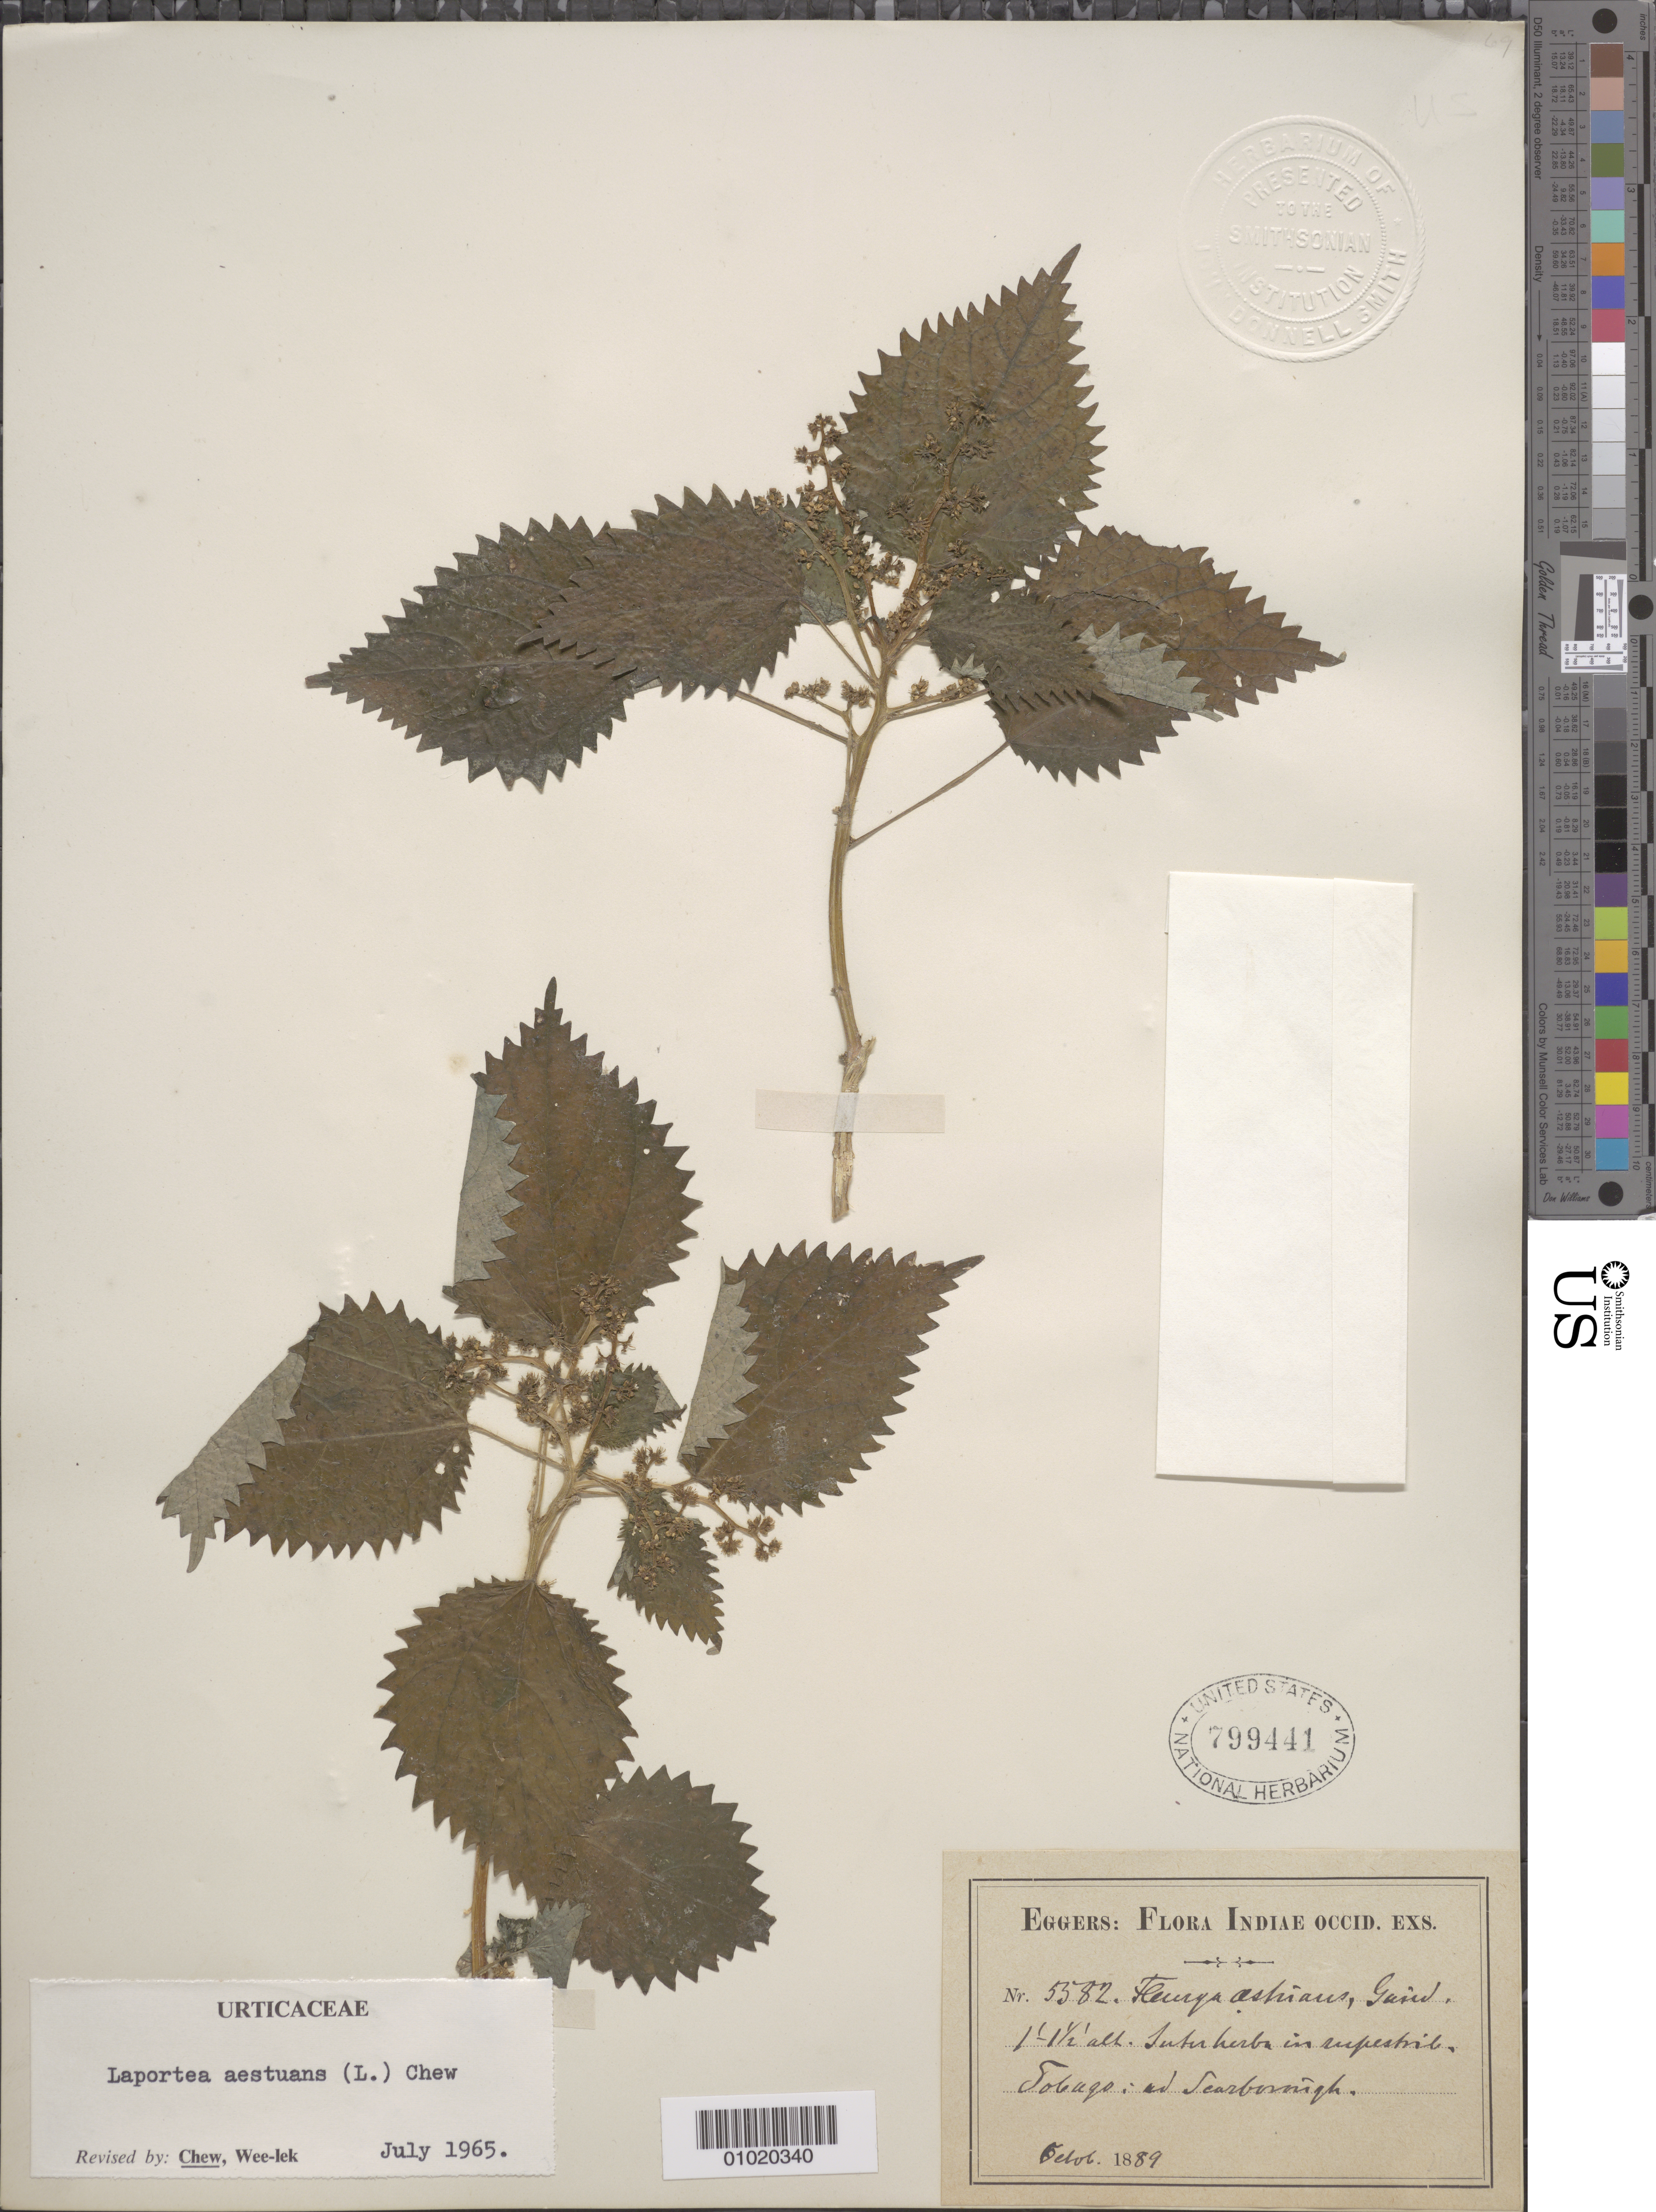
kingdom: Plantae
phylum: Tracheophyta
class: Magnoliopsida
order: Rosales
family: Urticaceae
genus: Laportea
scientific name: Laportea aestuans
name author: (L.) Chew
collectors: H. F. A. von Eggers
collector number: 5582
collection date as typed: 01 Oct 1889 to 31 Oct 1889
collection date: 1889-10-01/1889-10-31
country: Trinidad and Tobago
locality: near Searbornigh?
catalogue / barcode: US 799441